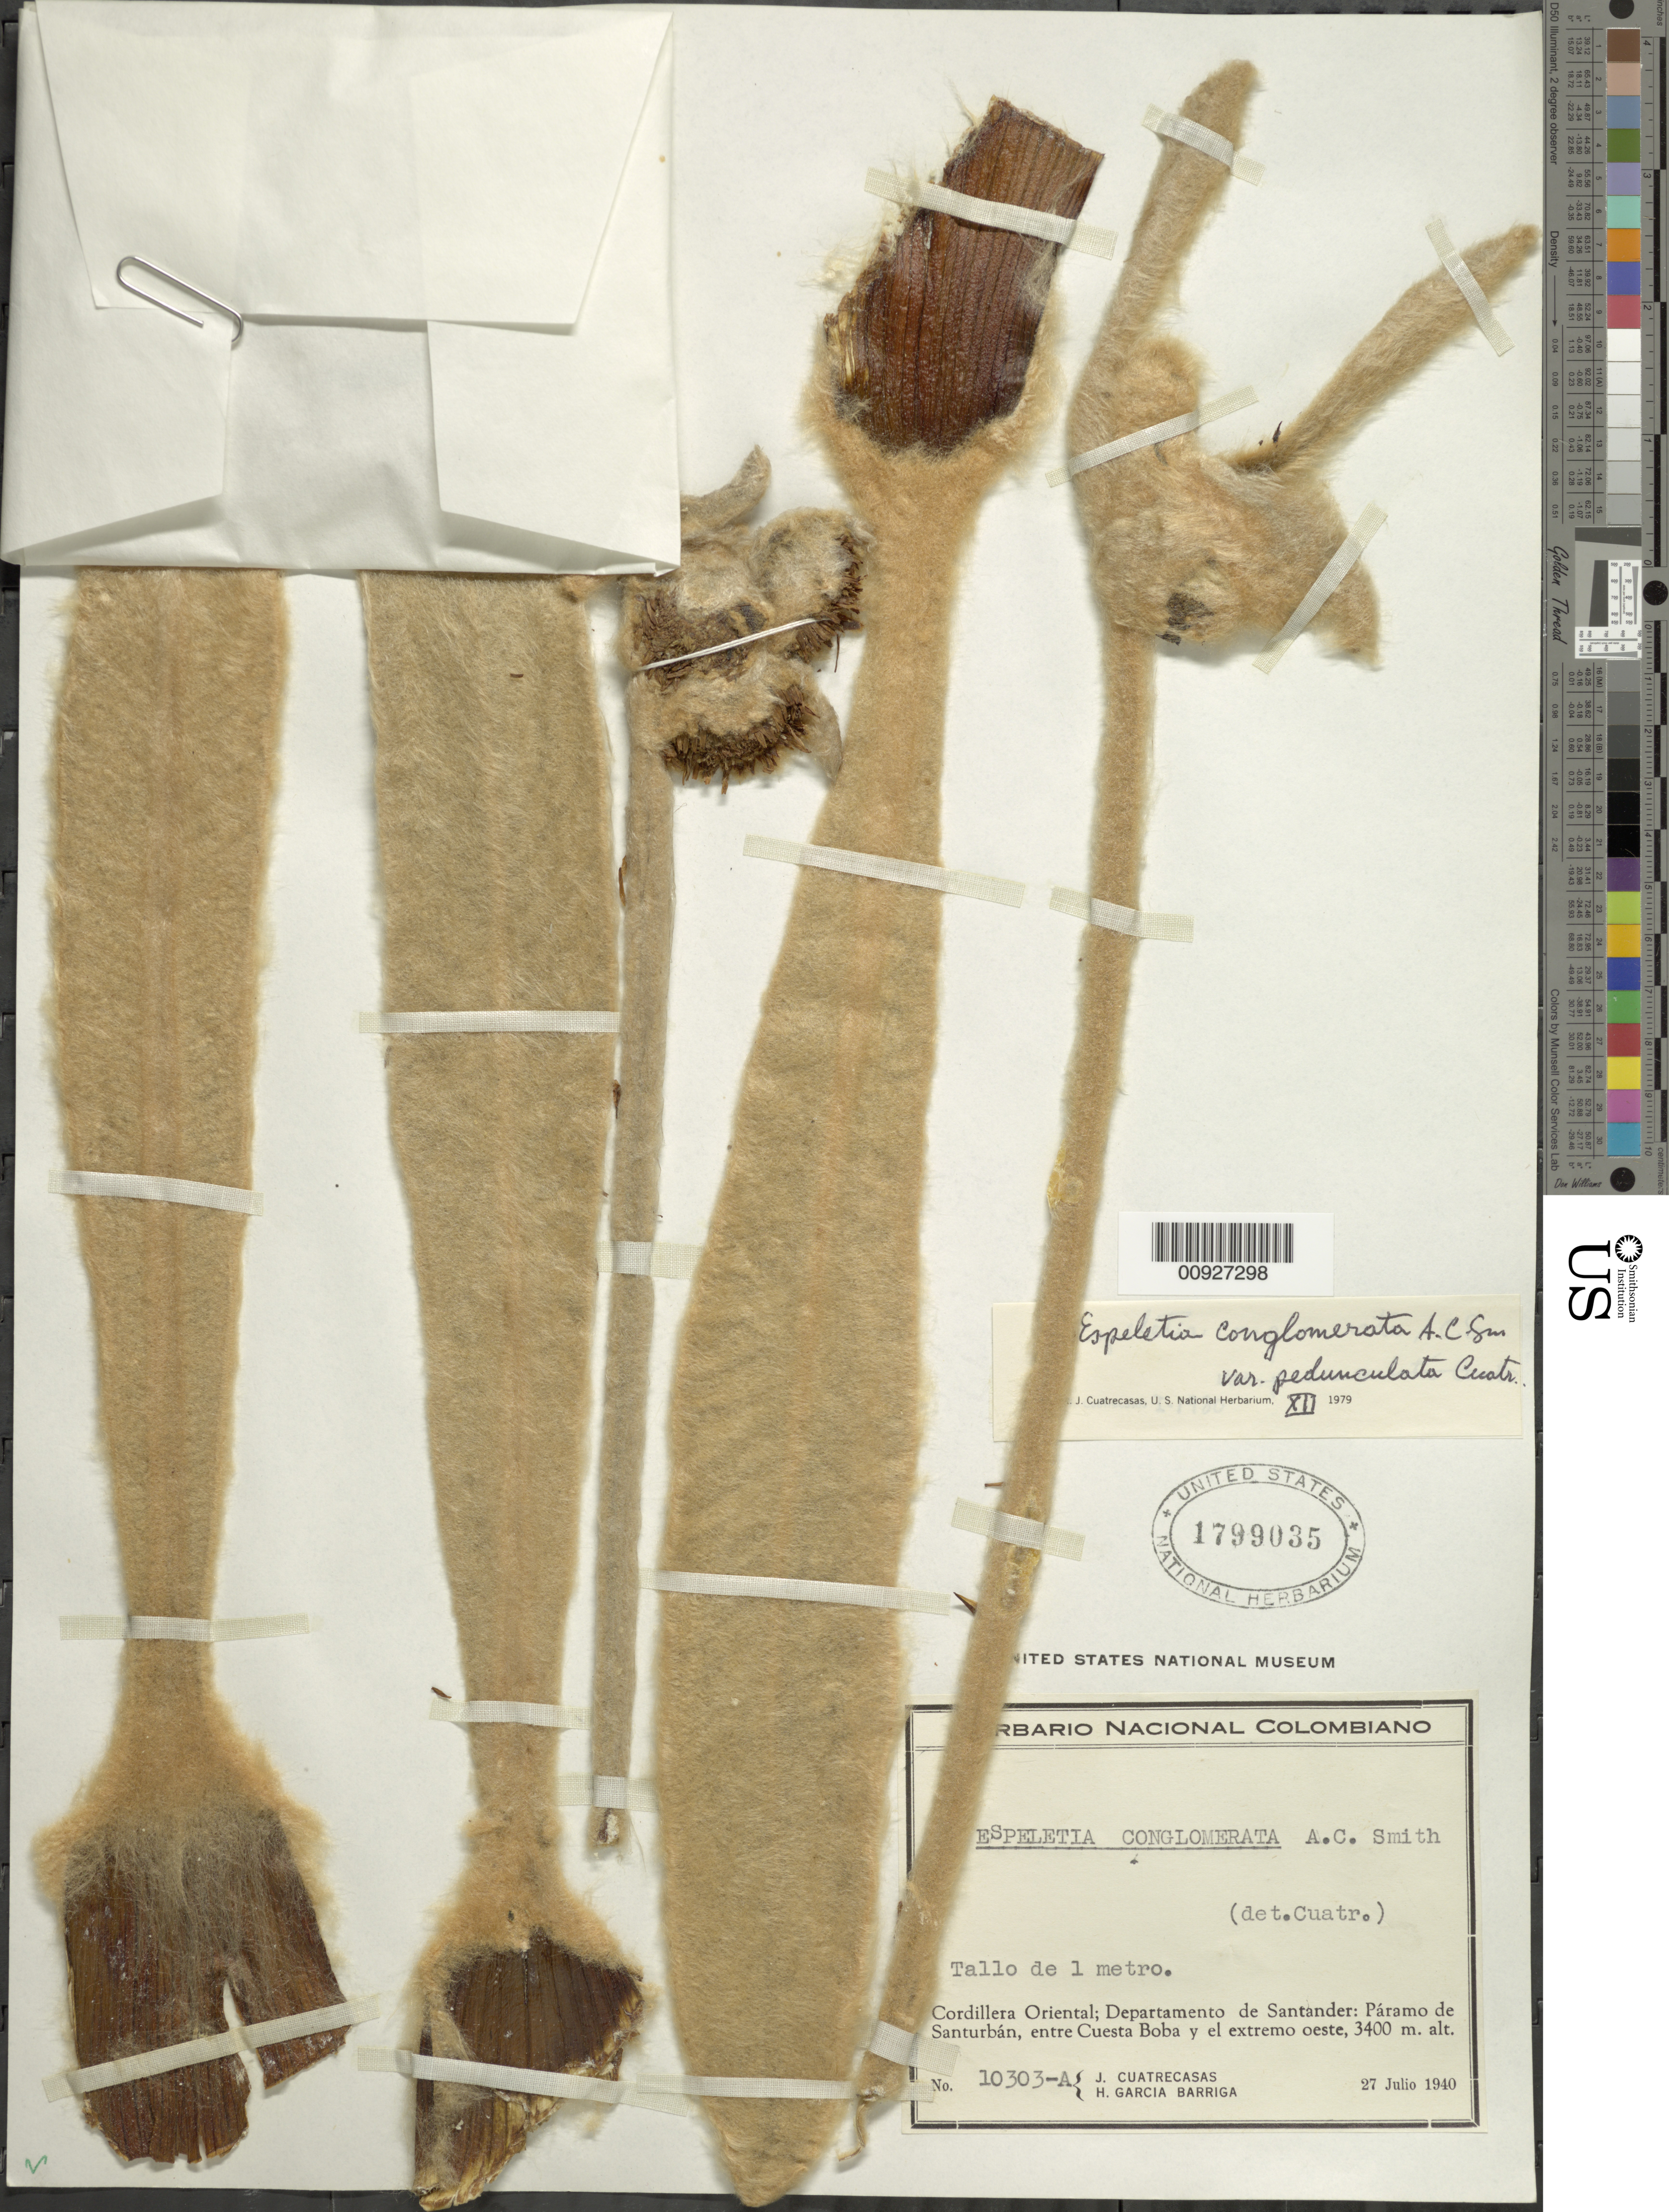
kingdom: Plantae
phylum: Tracheophyta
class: Magnoliopsida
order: Asterales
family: Asteraceae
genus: Espeletia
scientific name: Espeletia conglomerata var. pedunculata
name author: Cuatrec.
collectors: J. Cuatrecasas & H. García Barriga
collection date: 1940-07-27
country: Colombia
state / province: Santander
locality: Páramo de Santurbán. Páramo de Santurbán, entre Cuesta Boba y el extremo oeste.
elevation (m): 3400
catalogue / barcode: US 1799035